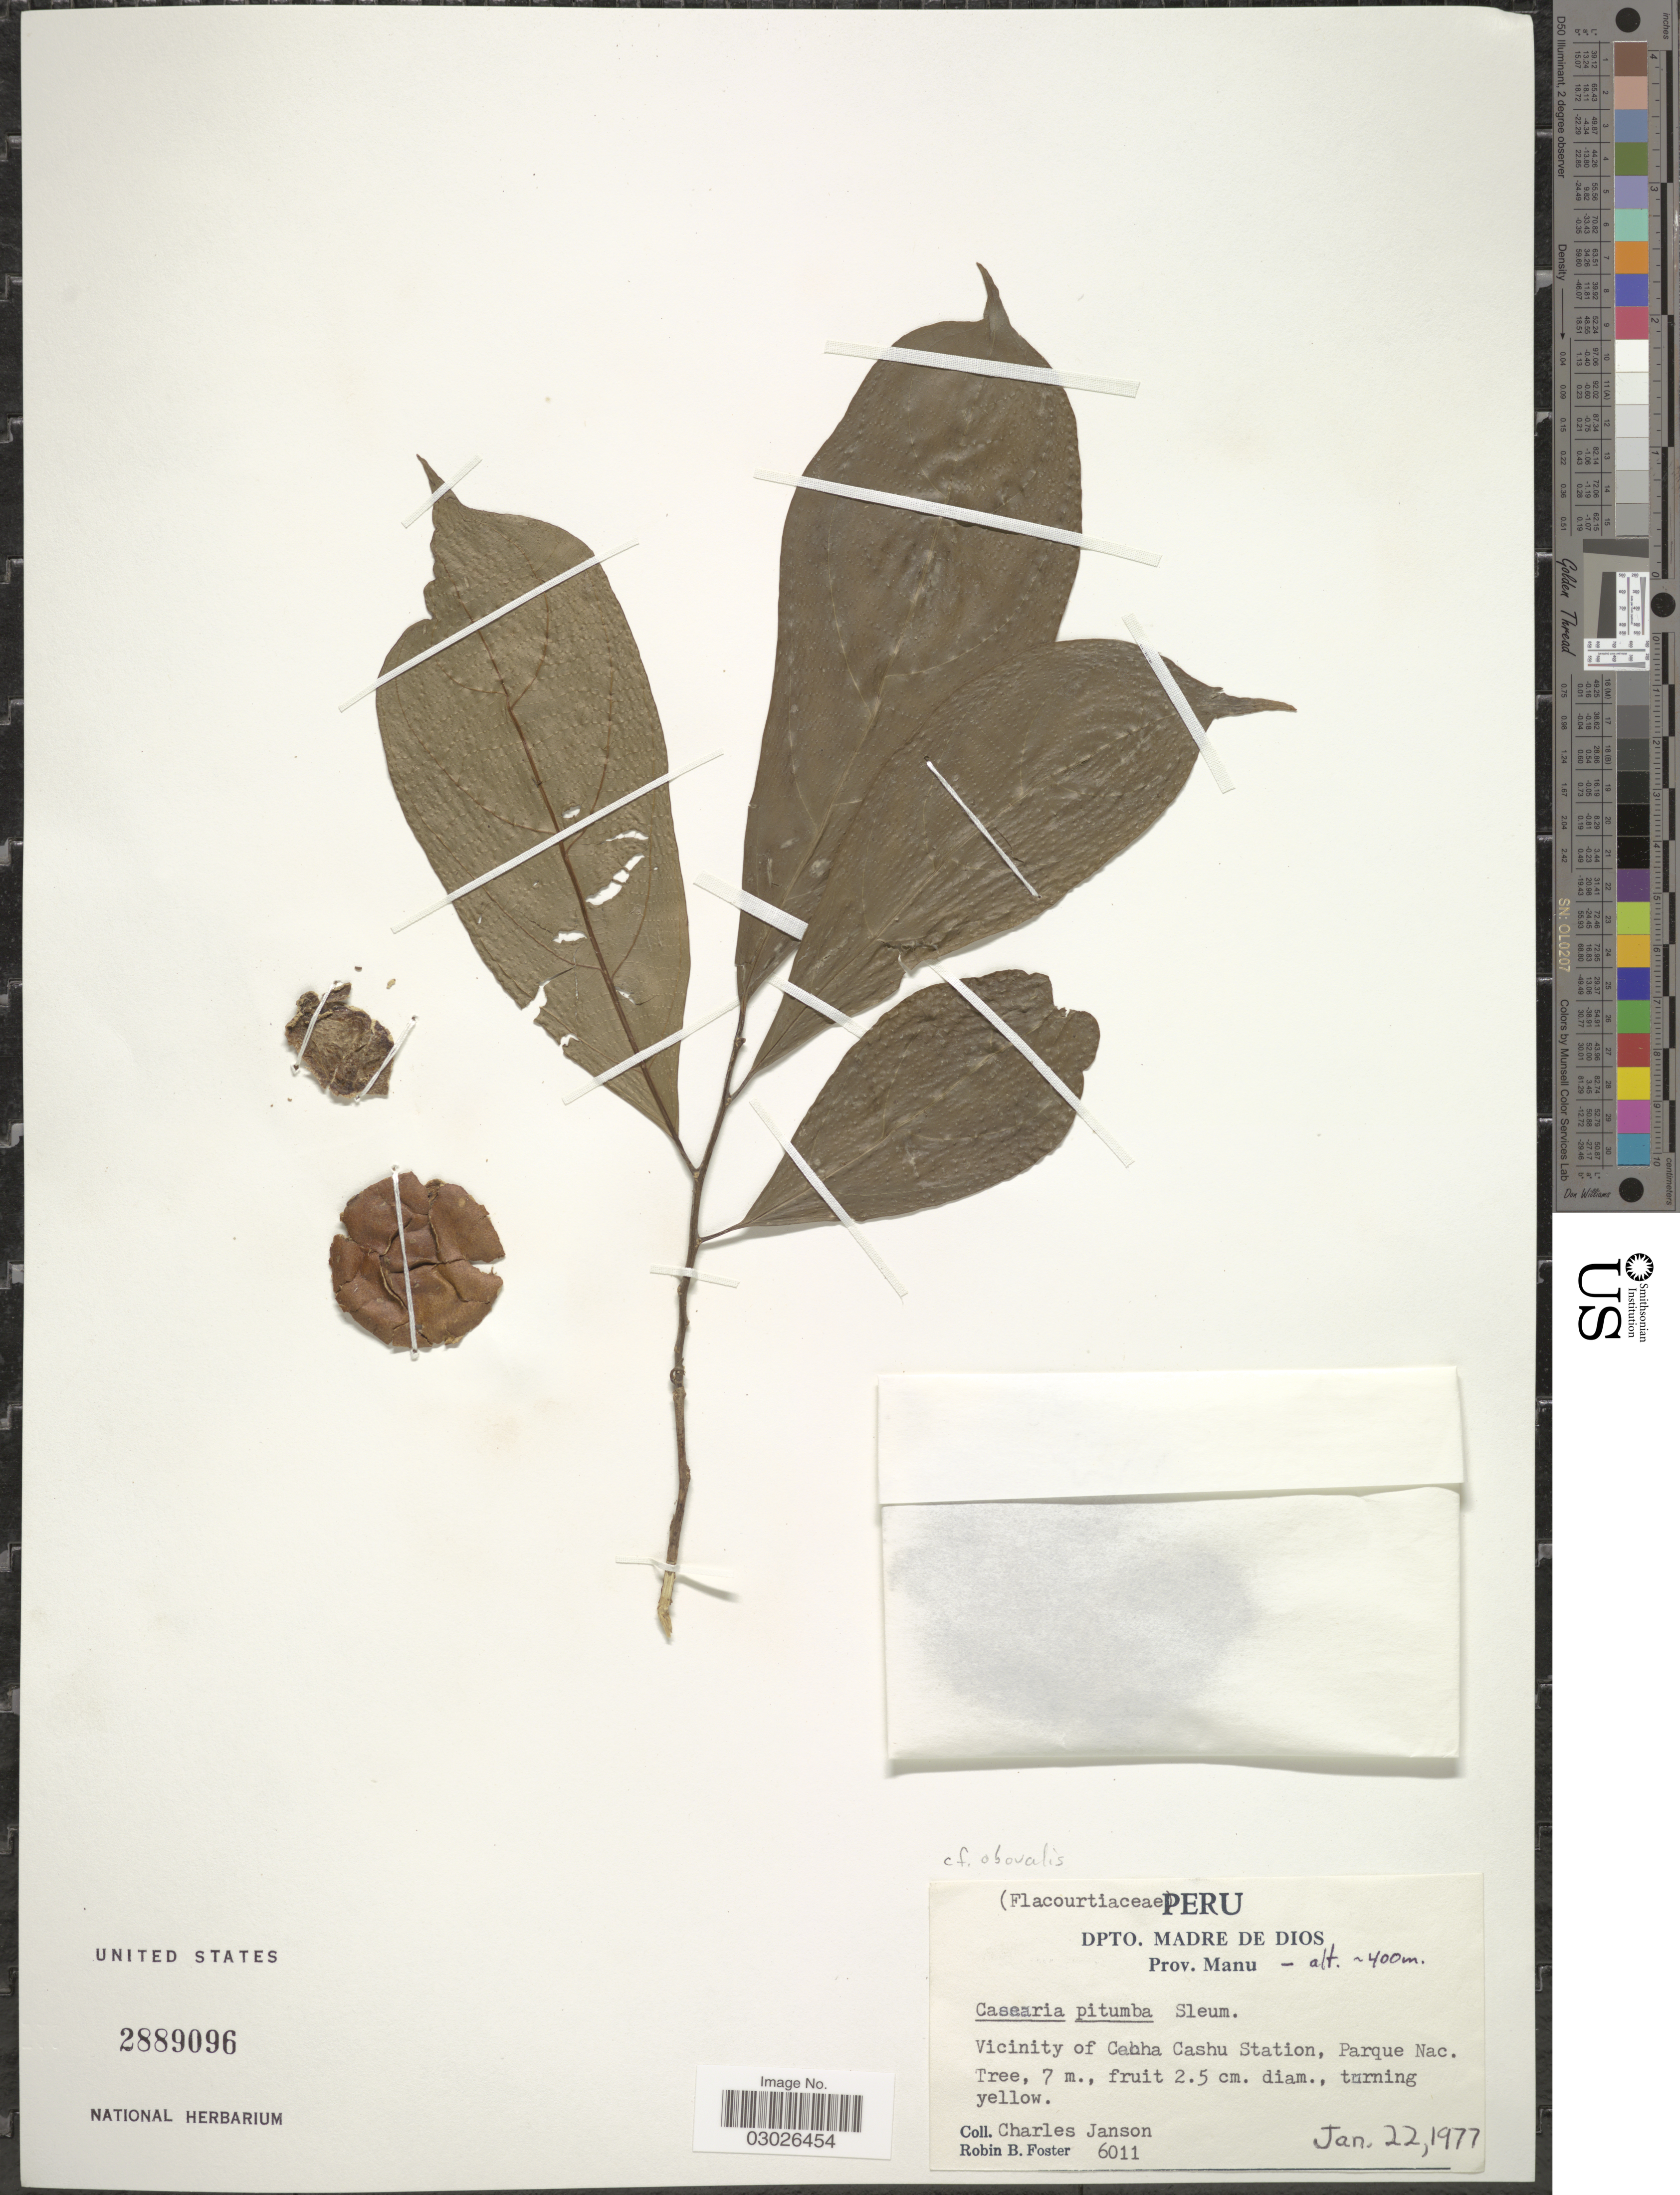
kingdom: Plantae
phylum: Tracheophyta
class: Magnoliopsida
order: Malpighiales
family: Salicaceae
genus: Casearia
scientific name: Casearia pitumba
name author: Sleumer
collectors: C. Janson & R. B. Foster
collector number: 6011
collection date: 1977-01-22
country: Peru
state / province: Madre de Dios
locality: Dpto. Madre de Dios. Prov. Manu. Vicinity of Cabha Cashu Station. Parque Nac.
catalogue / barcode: US 2889096